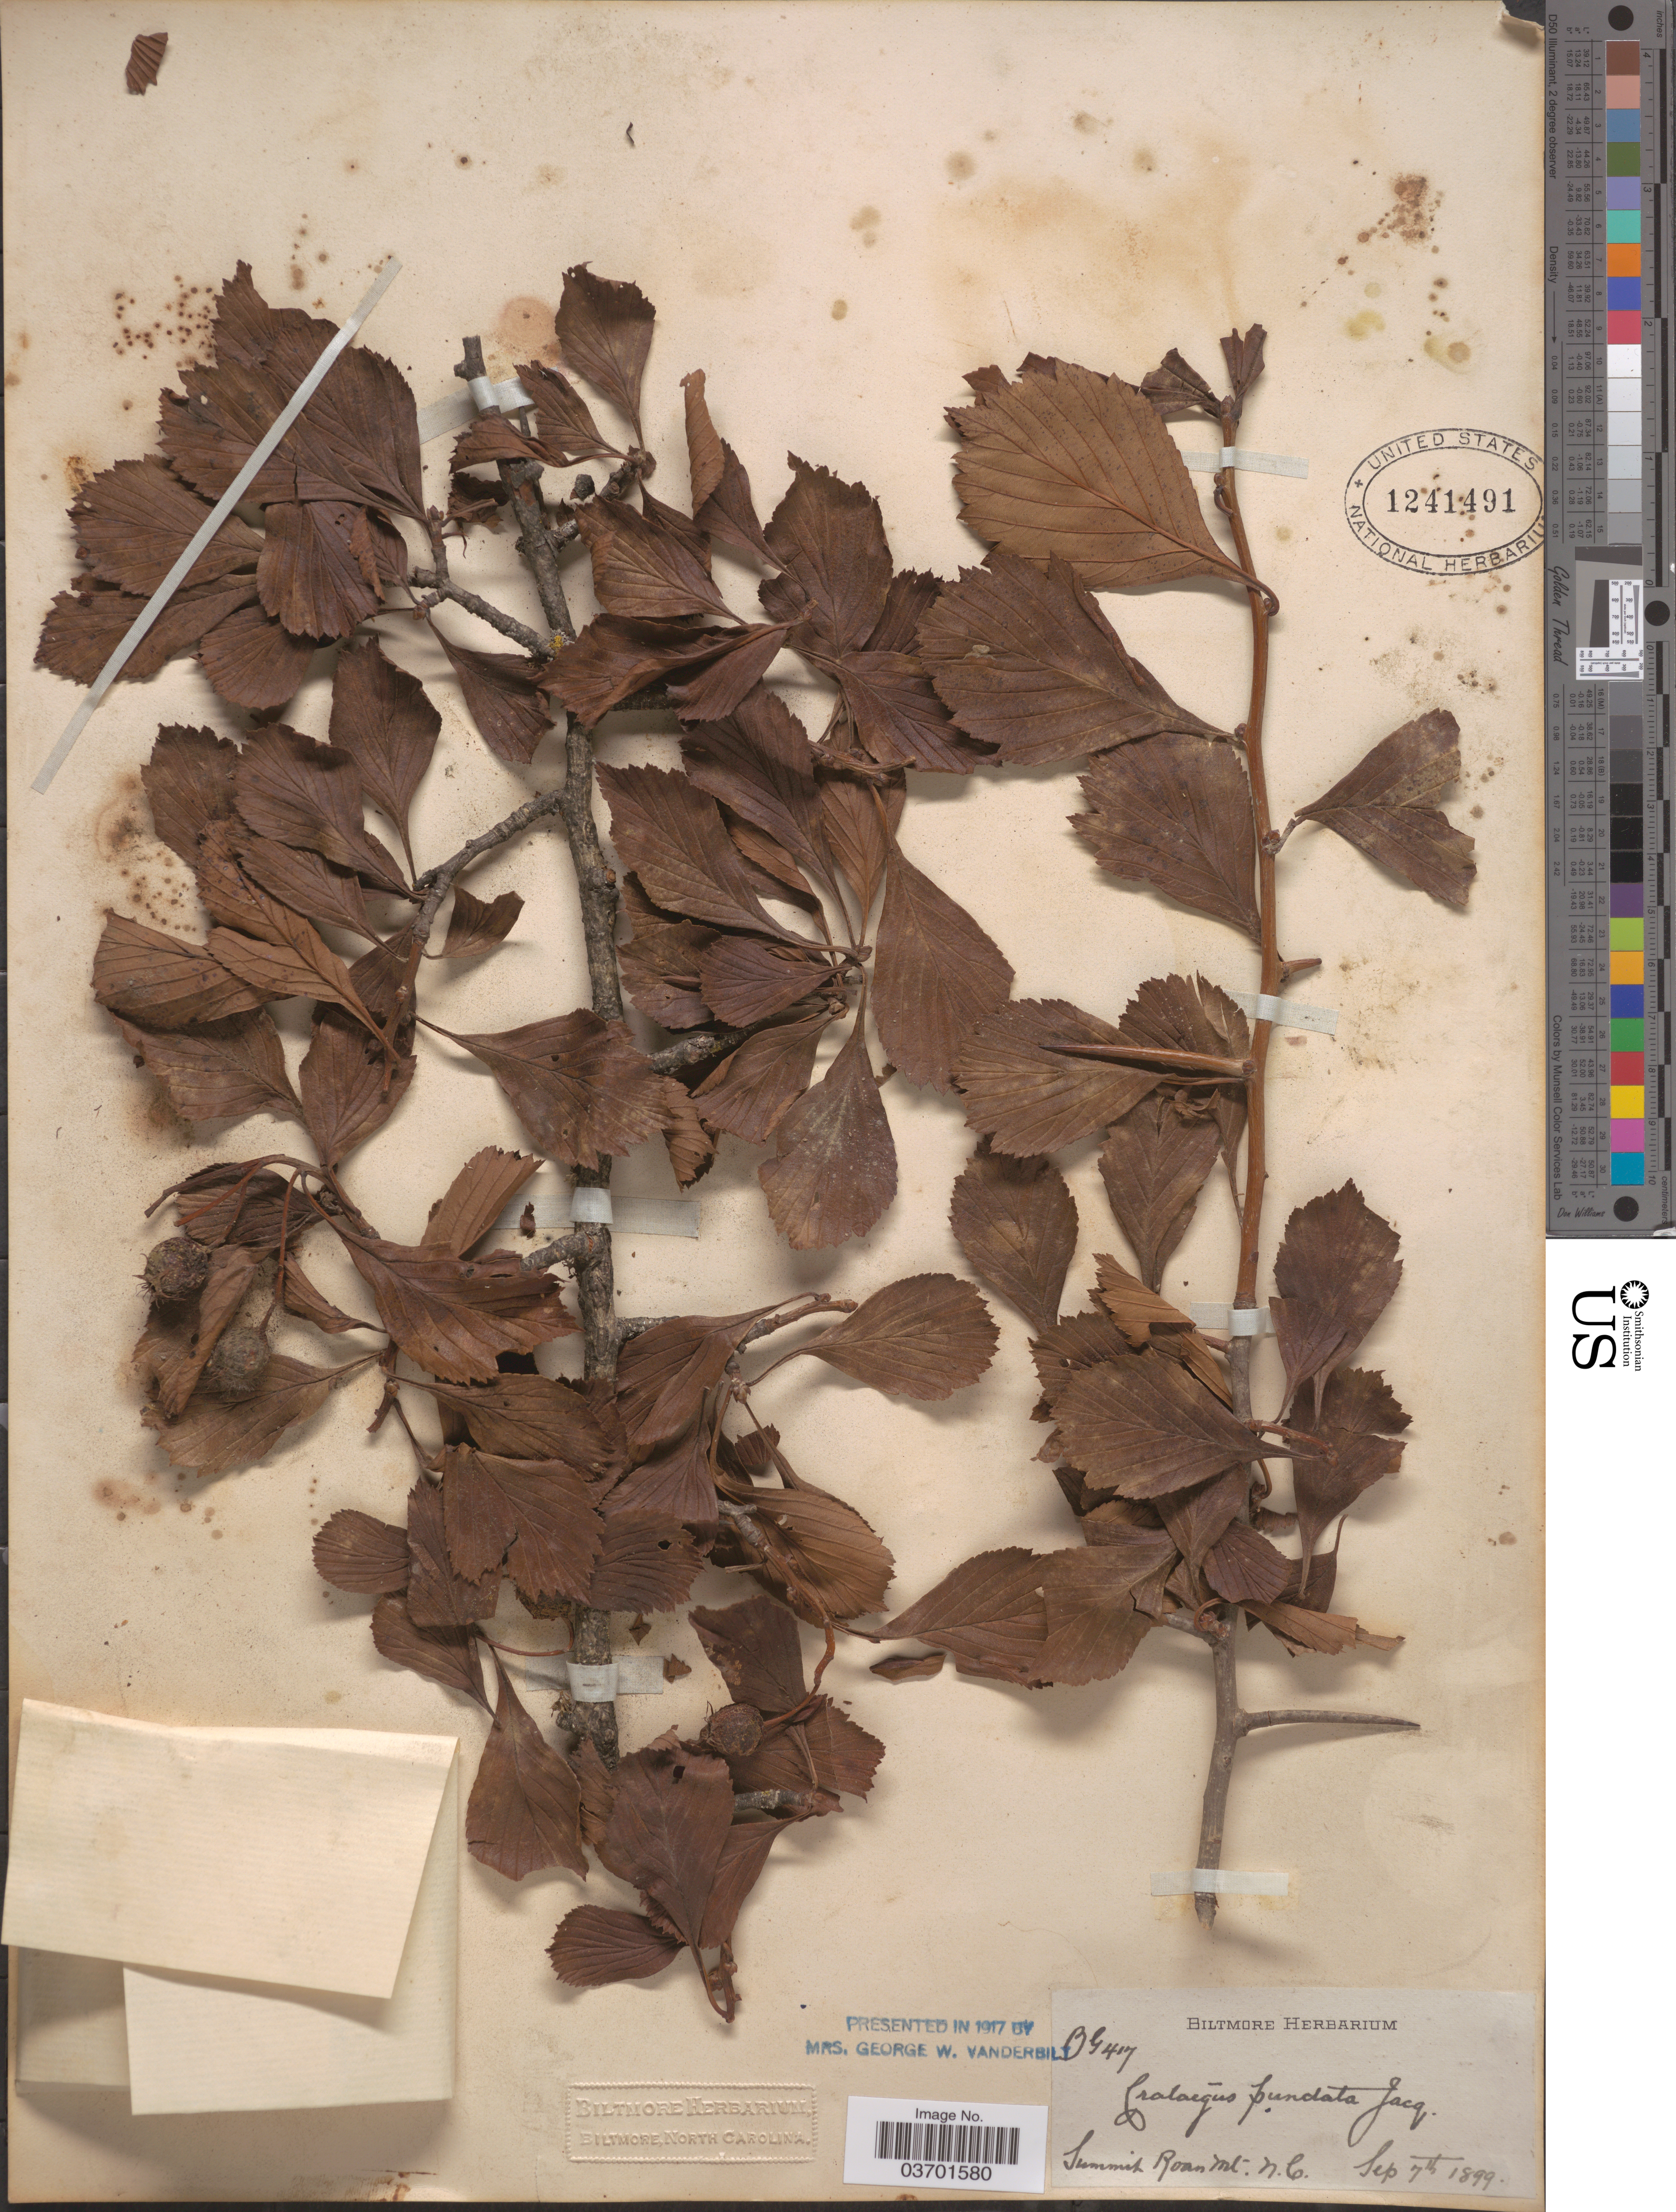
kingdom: Plantae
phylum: Tracheophyta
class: Magnoliopsida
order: Rosales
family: Rosaceae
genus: Crataegus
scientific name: Crataegus punctata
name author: Jacq.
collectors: ex herb. Biltmore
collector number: BG417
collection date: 1899-09-07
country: United States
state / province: North Carolina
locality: Summit Roan Mt.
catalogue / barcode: US 1241491